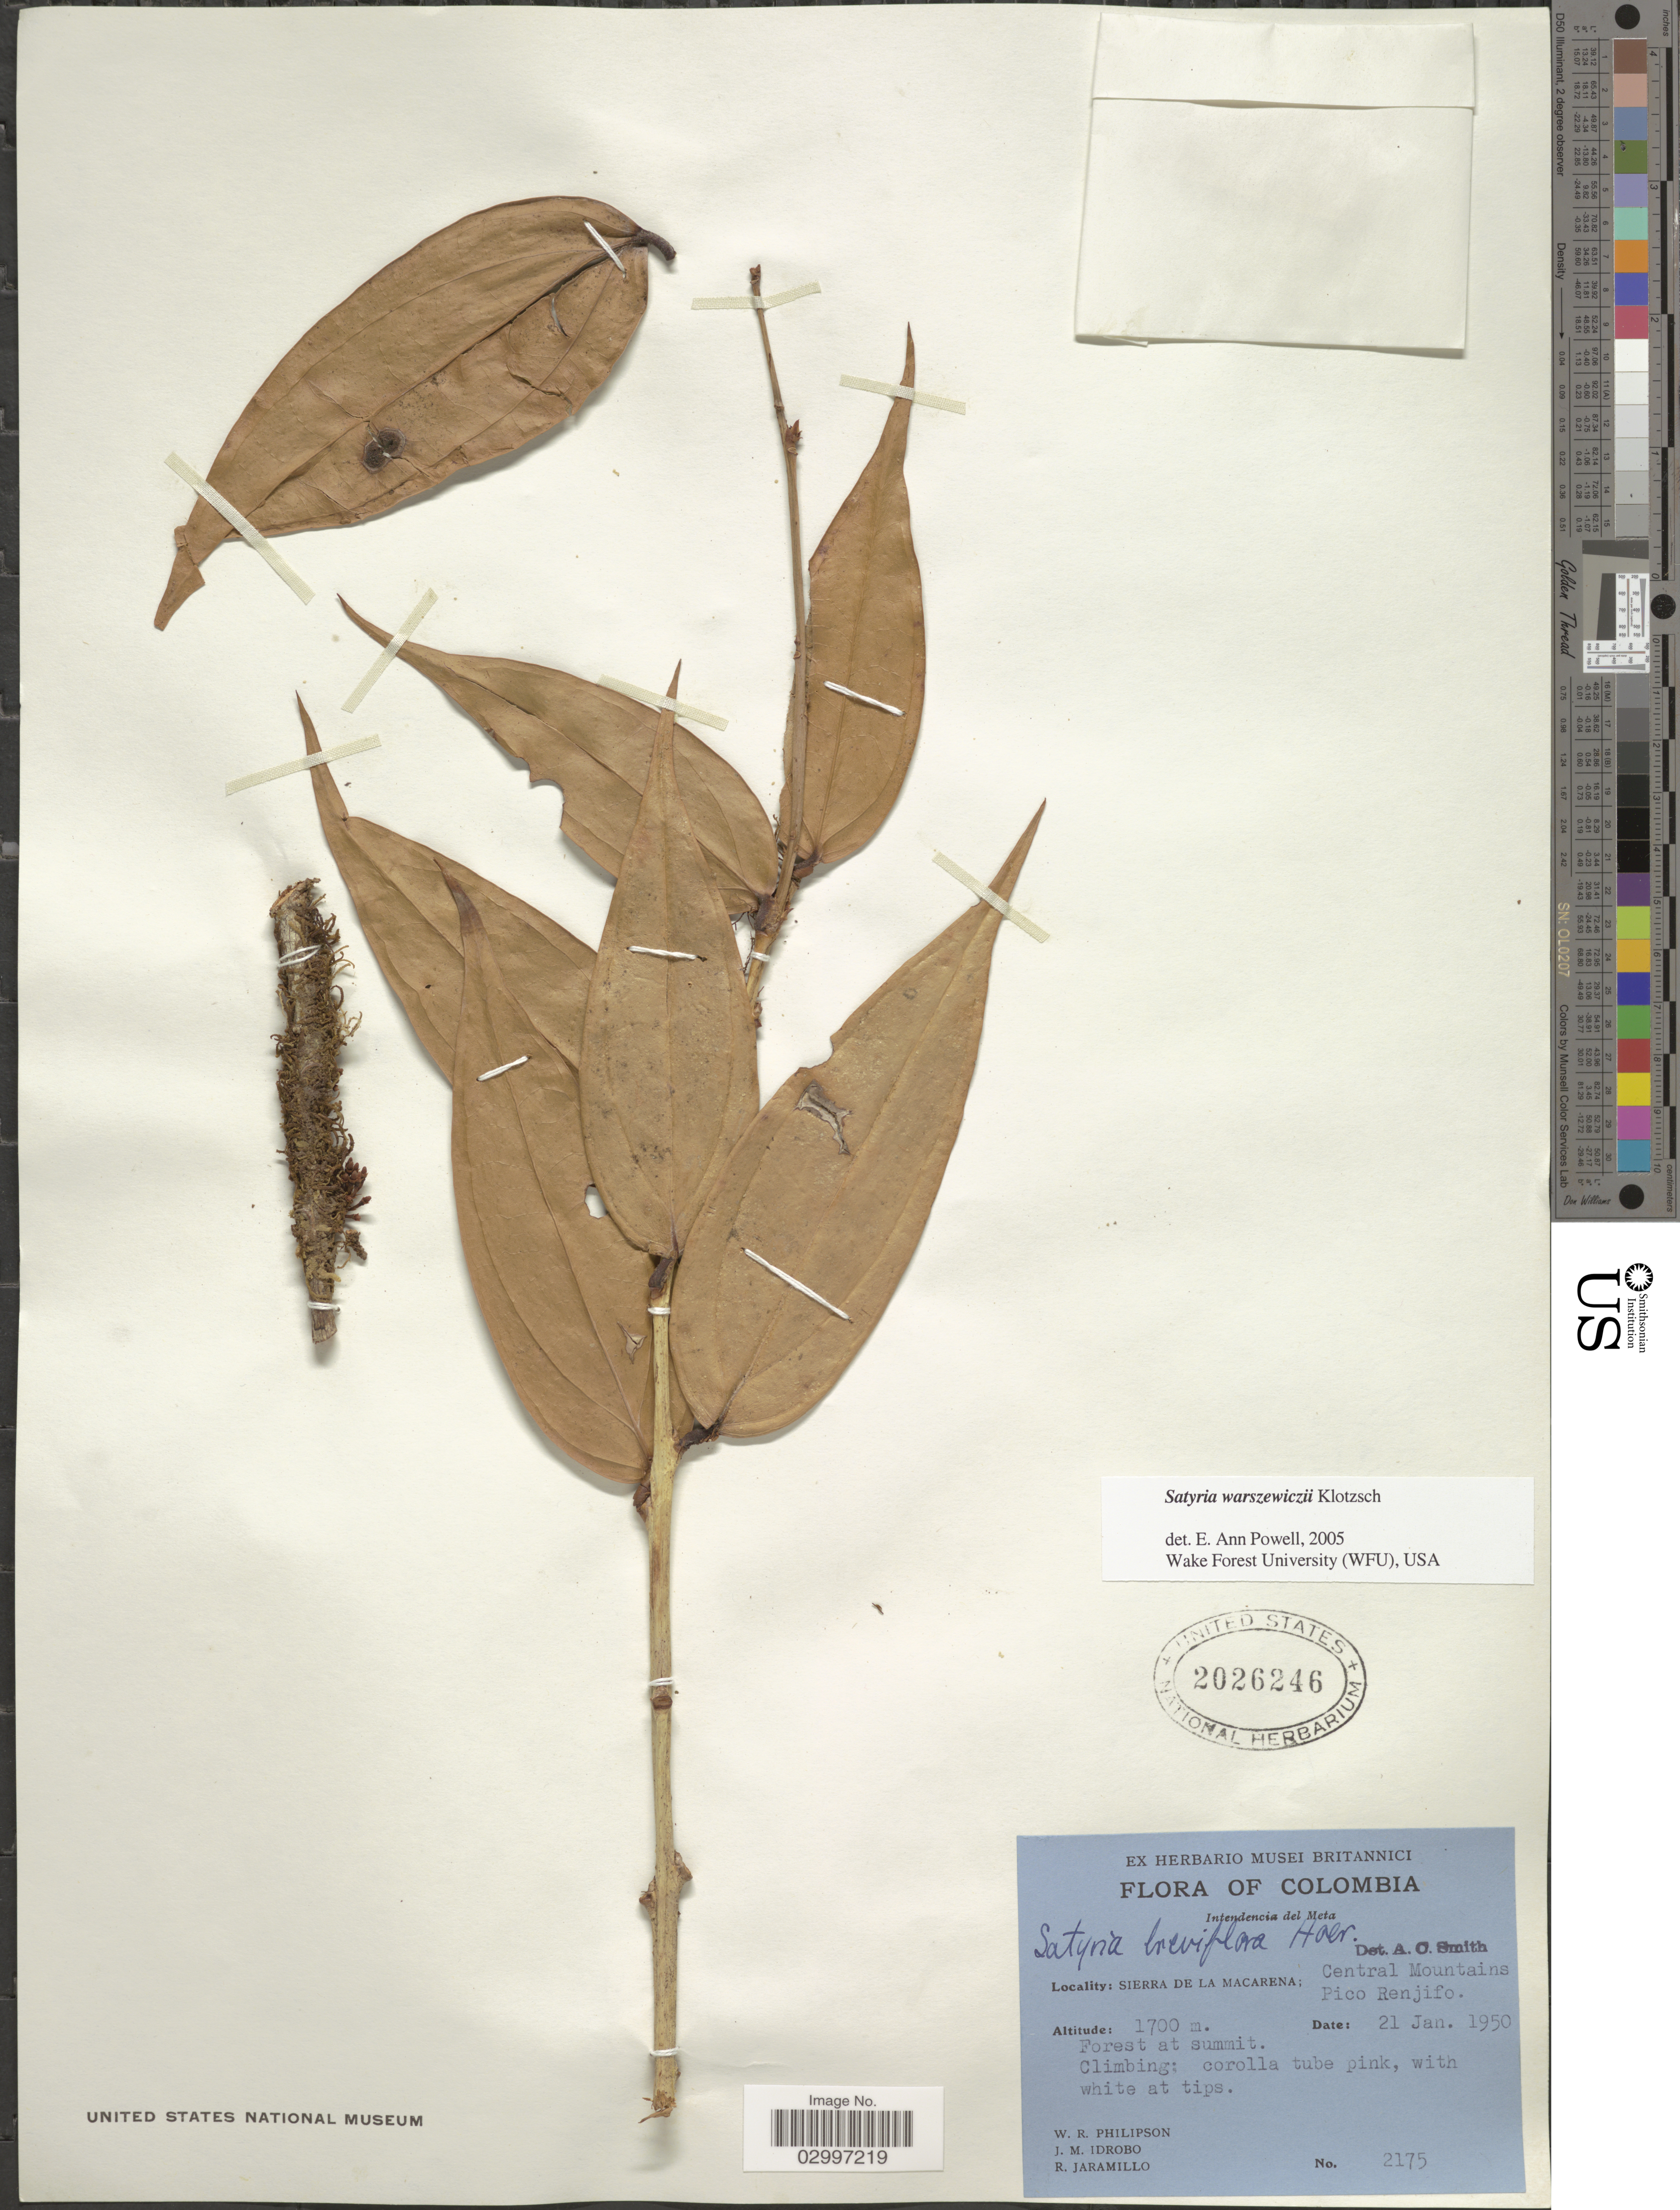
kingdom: Plantae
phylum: Tracheophyta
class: Magnoliopsida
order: Ericales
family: Ericaceae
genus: Satyria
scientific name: Satyria warszewiczii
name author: Klotzsch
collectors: W. R. Philipson, J. M. Idrobo & R. Jaramillo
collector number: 2175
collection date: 1950-01-21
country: Colombia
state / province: Meta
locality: Intendencia del Meta, Sierra De La Macarena: Central Mountains Pico Renjifo.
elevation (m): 1700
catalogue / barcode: US 2026246